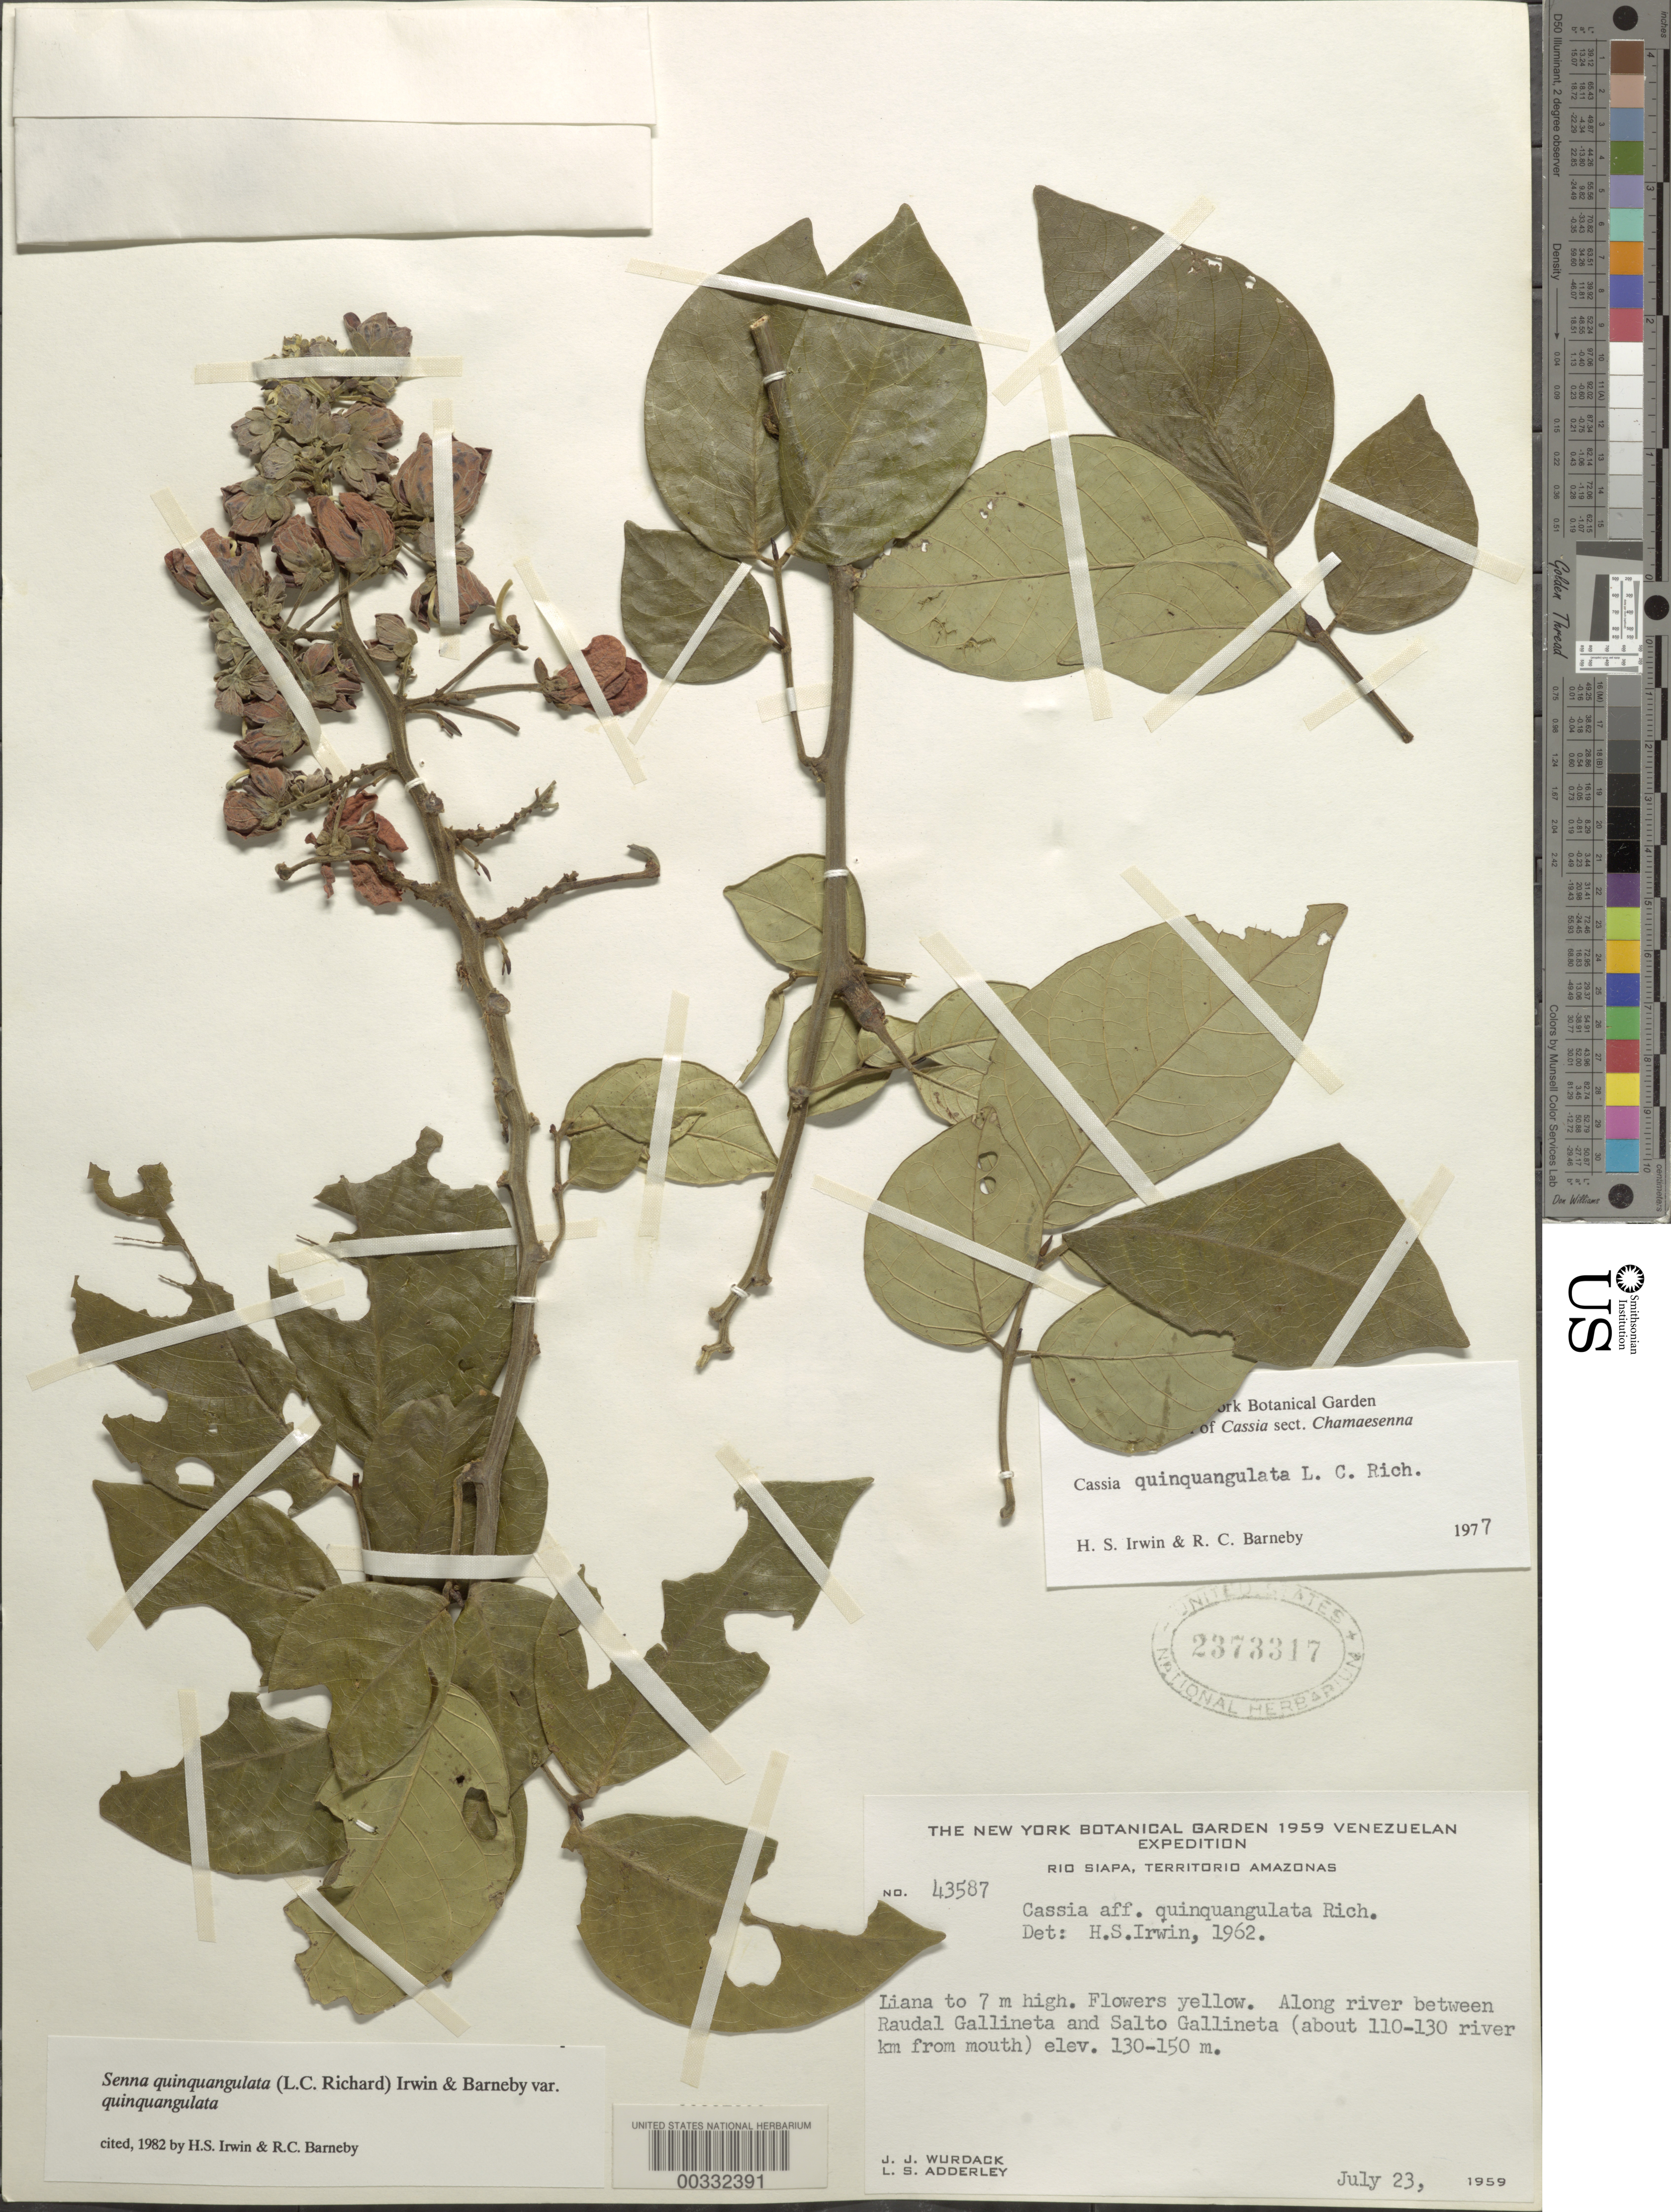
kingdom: Plantae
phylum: Tracheophyta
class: Magnoliopsida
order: Fabales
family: Fabaceae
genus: Senna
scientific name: Senna quinquangulata var. quinquangulata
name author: H.S. Irwin & Barneby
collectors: J. J. Wurdack & L. S. Adderley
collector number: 43587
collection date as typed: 23 Jul 1959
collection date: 1959-07-23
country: Venezuela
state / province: Amazonas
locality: Along rio siapa between raudal gallineta and salto gallineta, about 110-130 river km from mouth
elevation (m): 130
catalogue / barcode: US 2373317